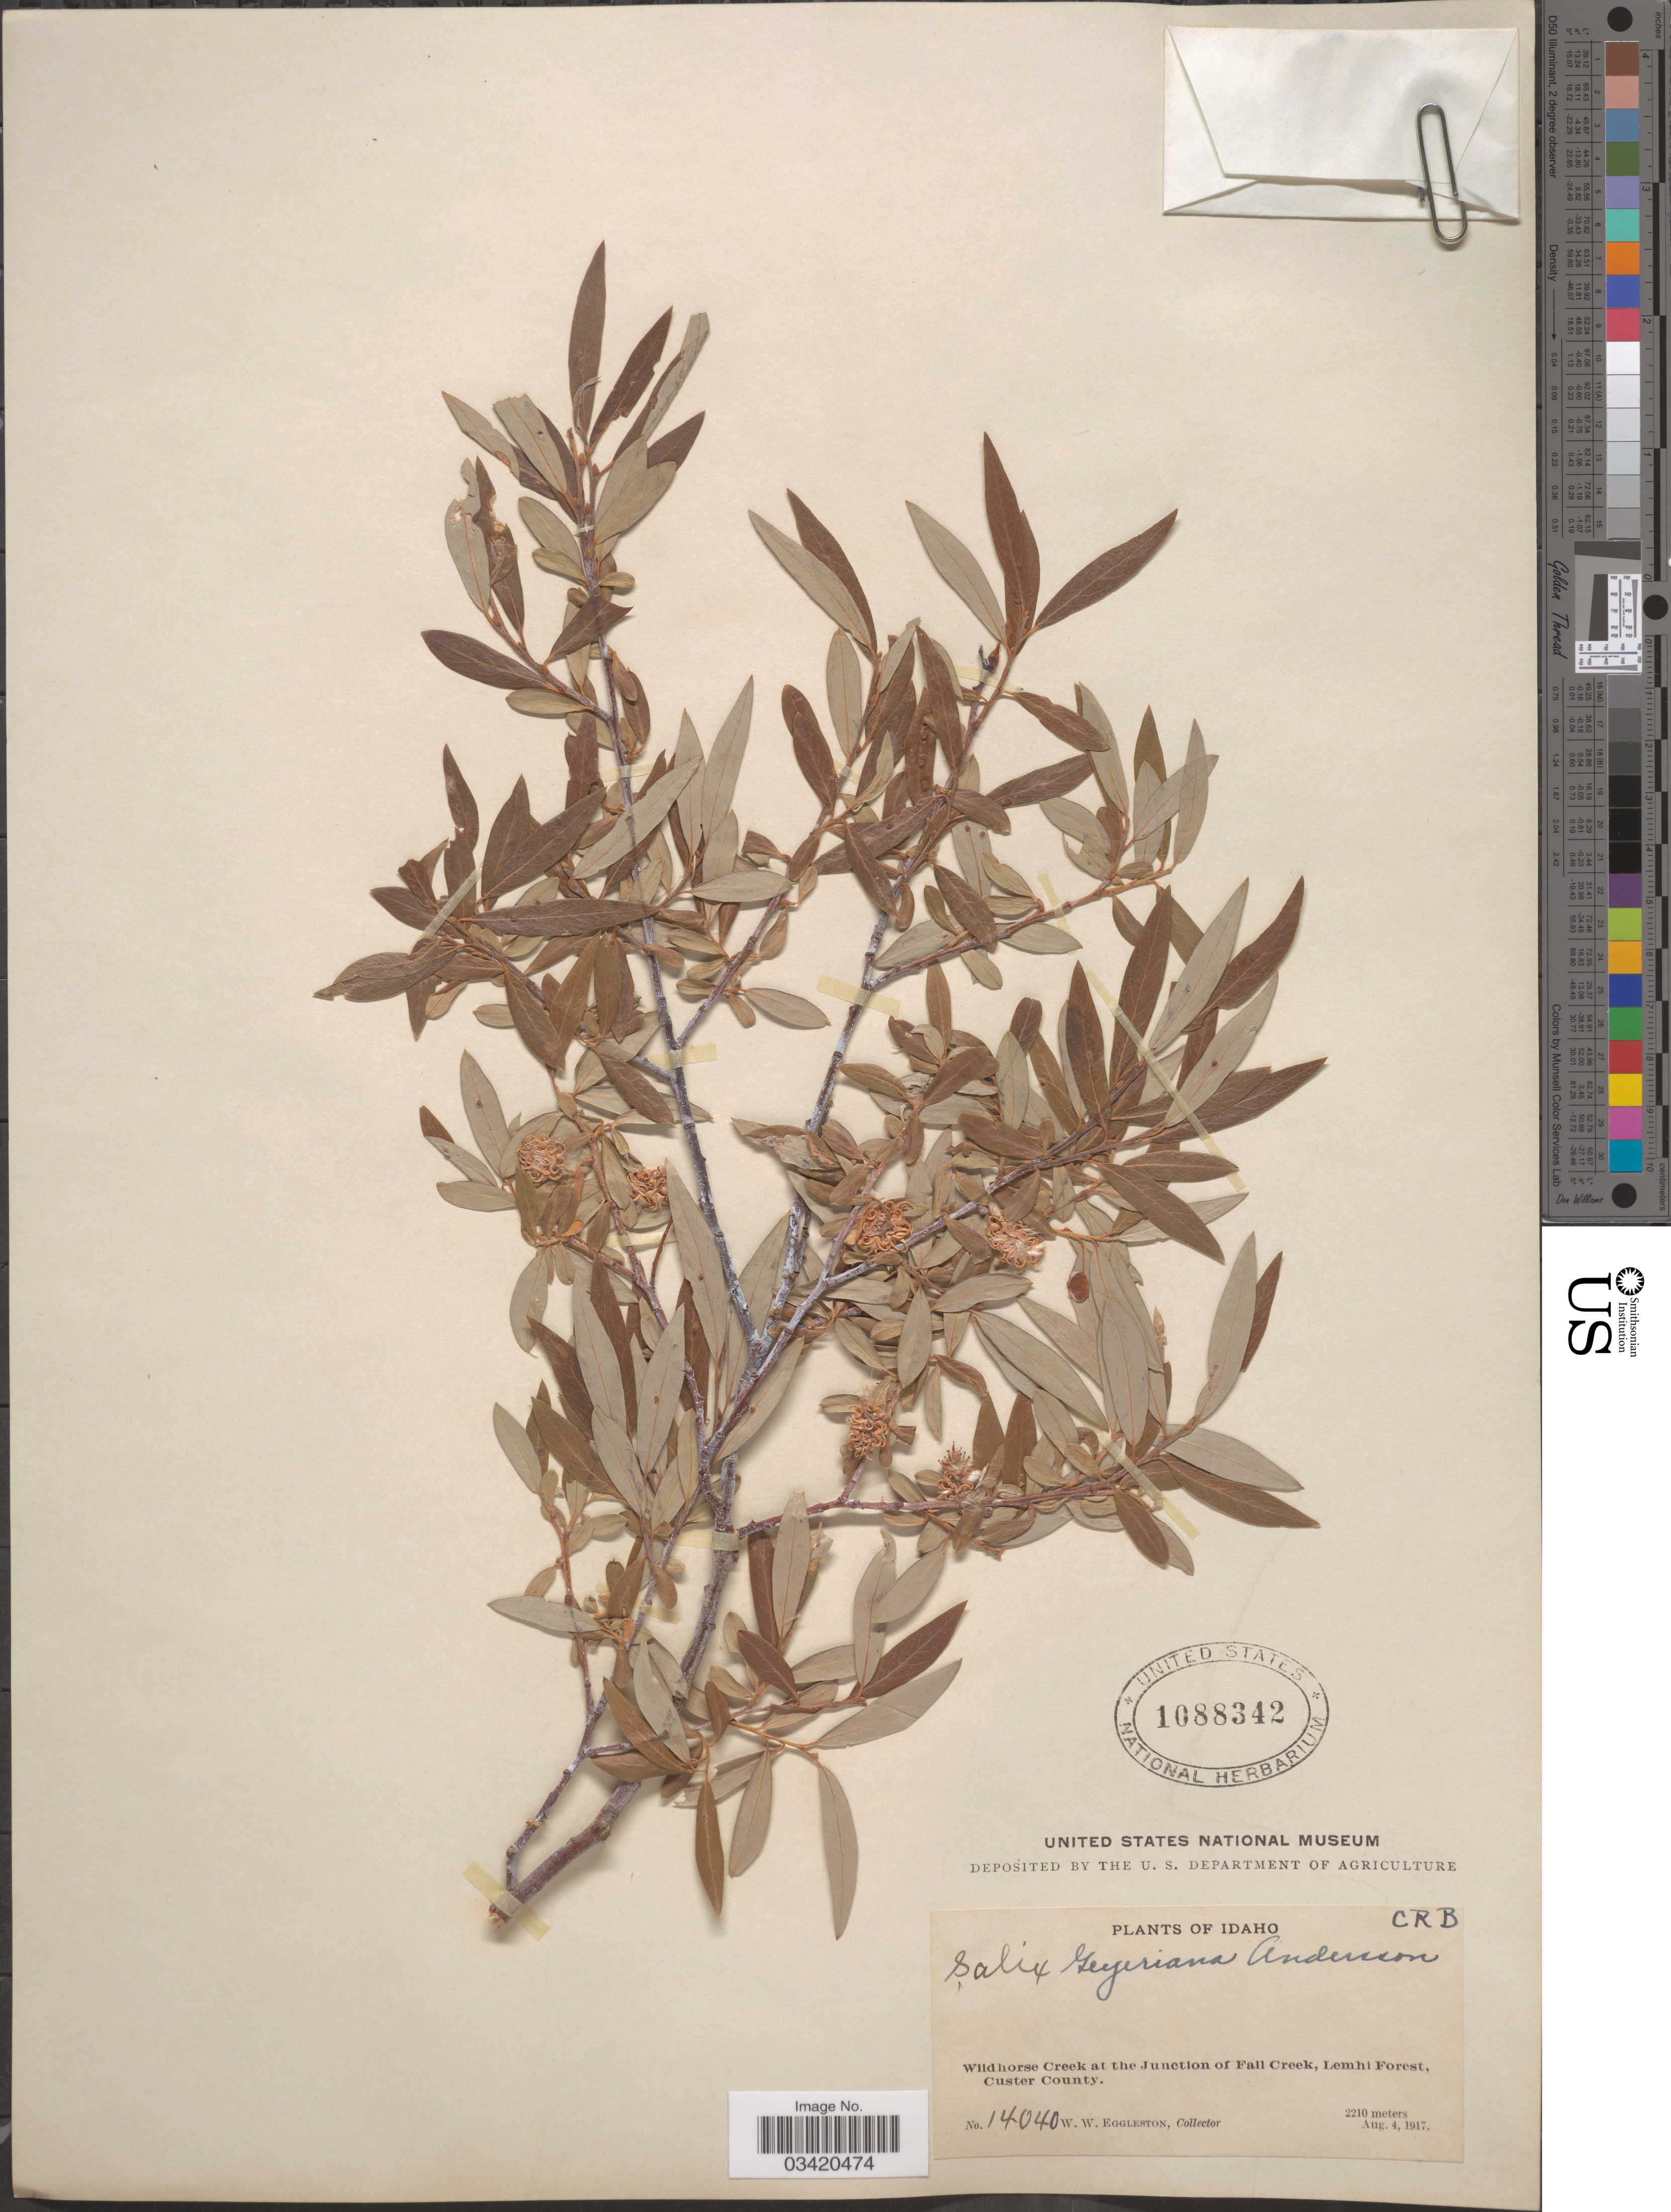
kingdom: Plantae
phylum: Tracheophyta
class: Magnoliopsida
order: Malpighiales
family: Salicaceae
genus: Salix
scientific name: Salix geyeriana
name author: Andersson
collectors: W. W. Eggleston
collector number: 14040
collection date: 1917-08-04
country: United States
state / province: Idaho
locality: Wildhorse Creek at the Junction of Fall Creek, Lemhi Forest, Custer County.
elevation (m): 2210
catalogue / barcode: US 1088342